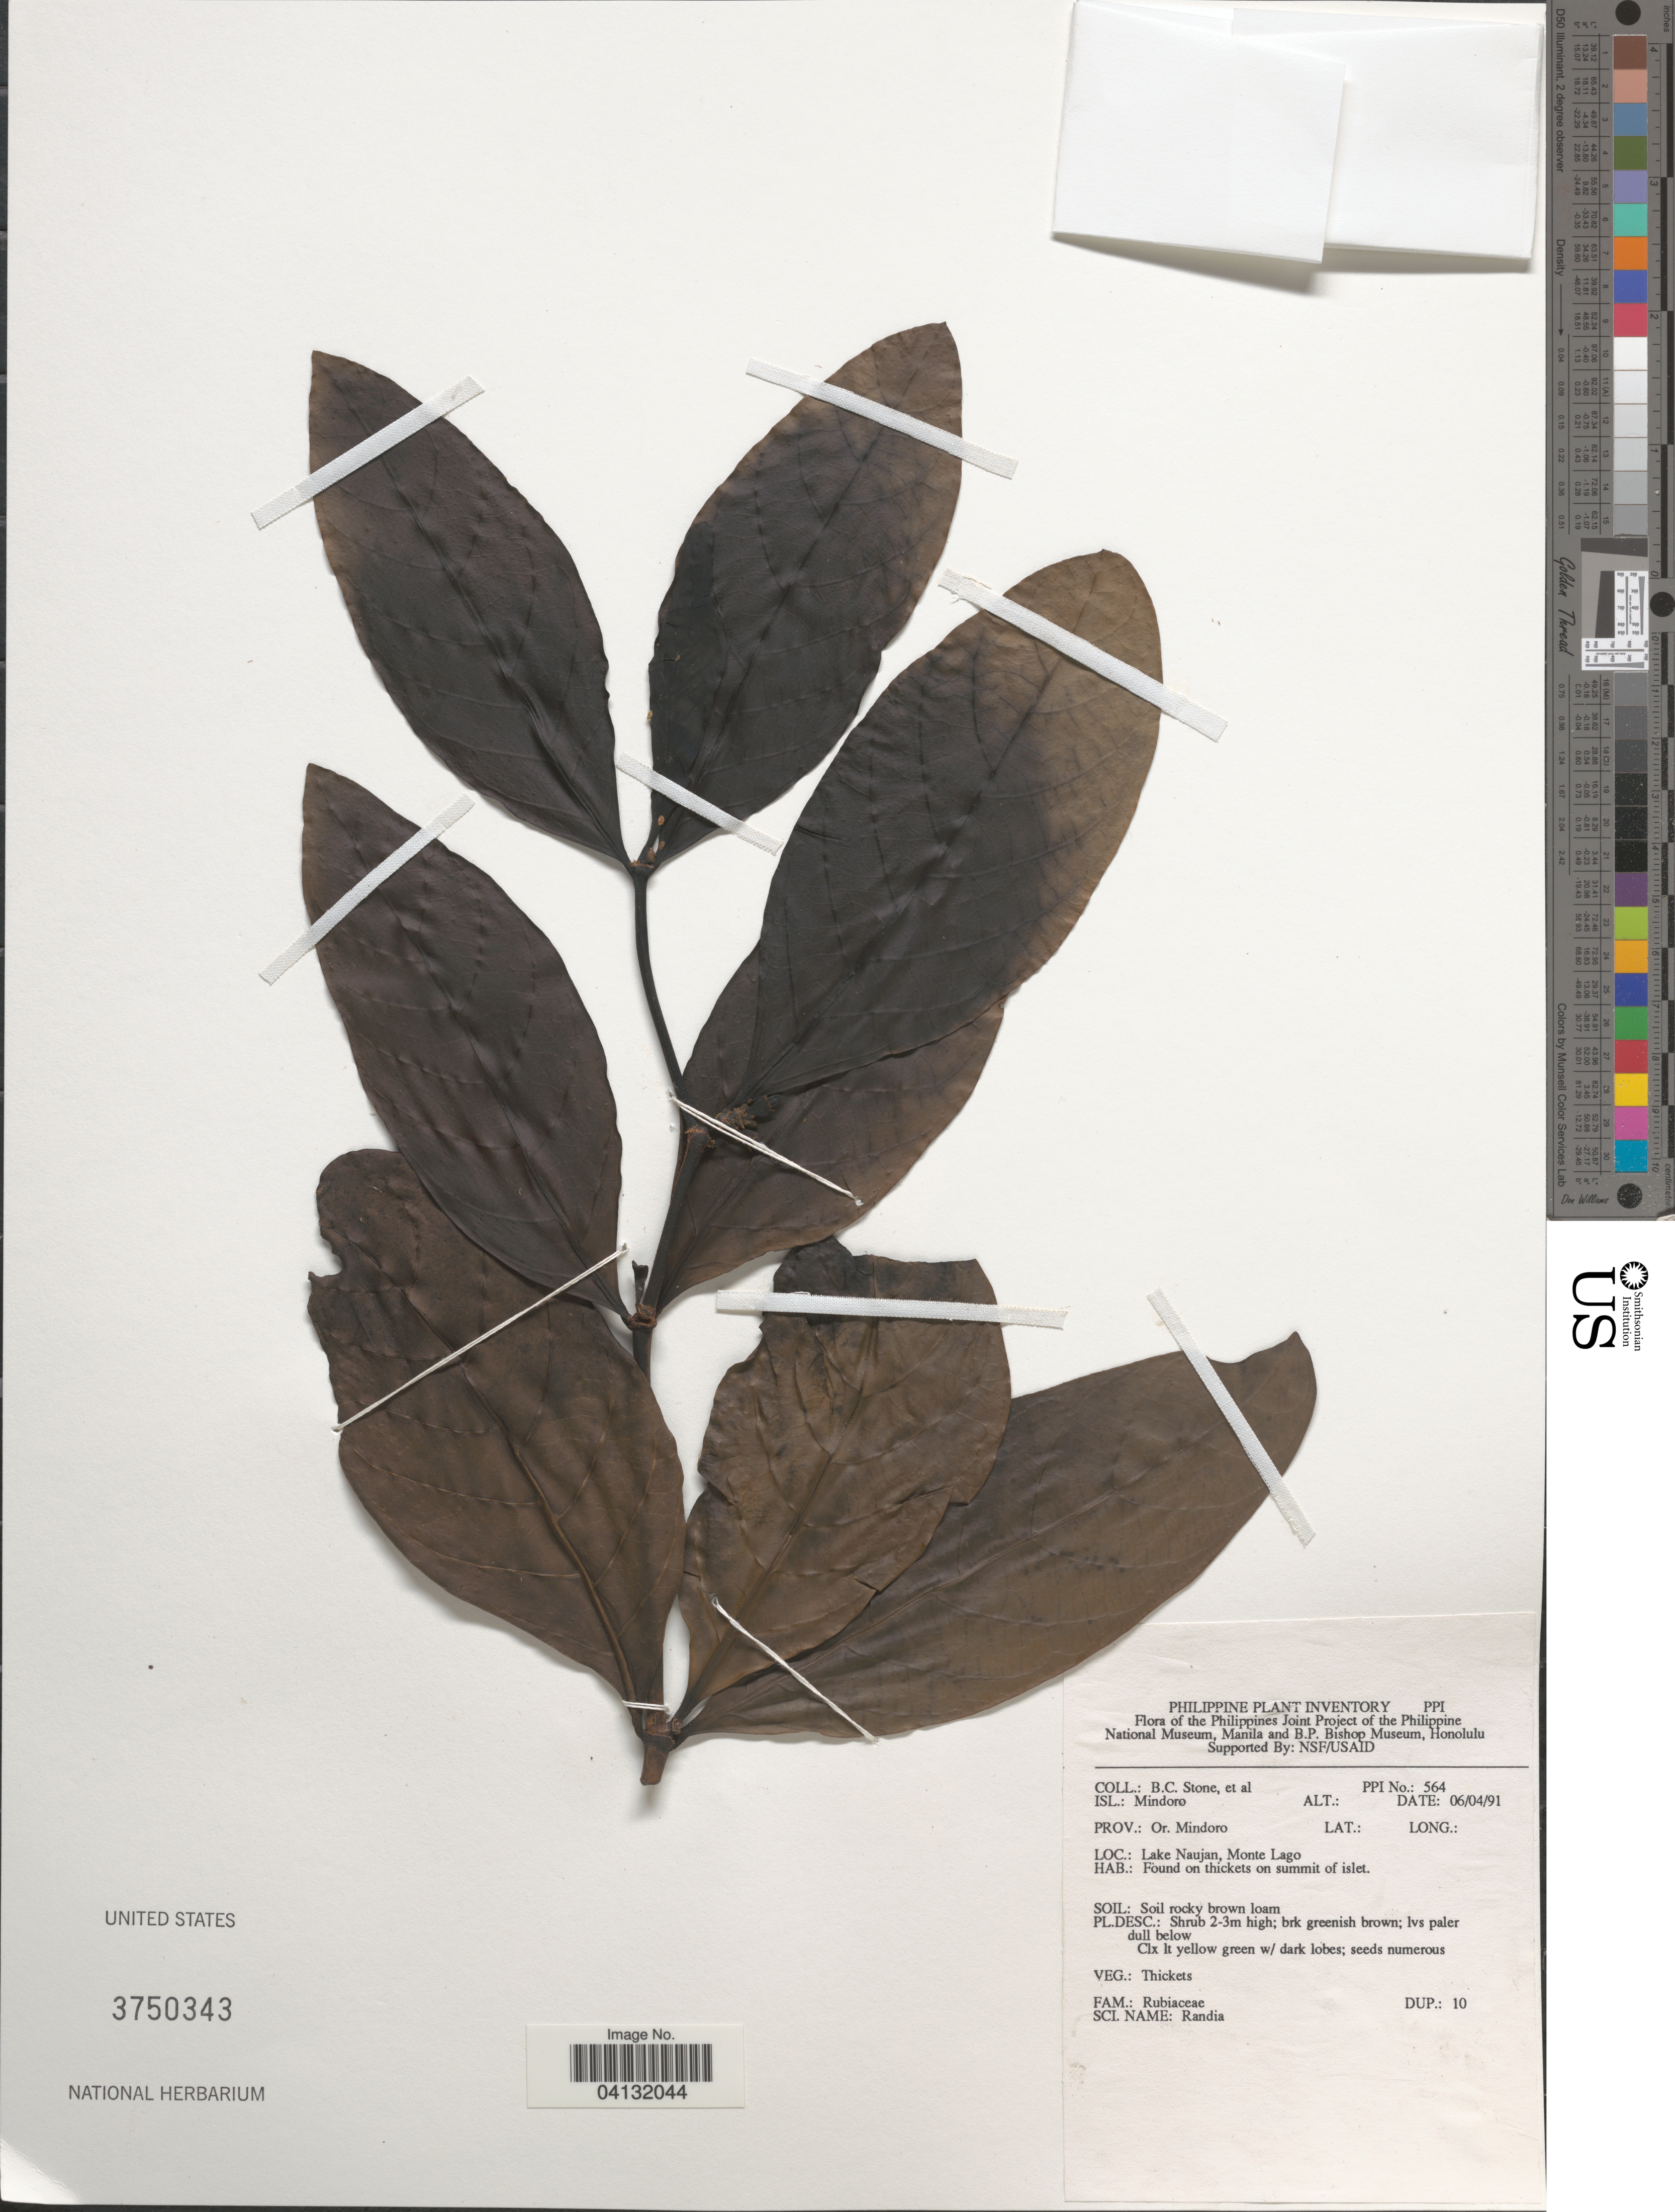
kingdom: Plantae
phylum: Tracheophyta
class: Magnoliopsida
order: Gentianales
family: Rubiaceae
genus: Randia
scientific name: Randia sp.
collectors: B. C. Stone & et al.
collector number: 564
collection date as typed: Transcribed d/m/y: 6/4/91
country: Philippines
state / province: Mimaropa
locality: Isl.: Mindoro. Prov.: Or. Mindoro. Lake Naujan, Monte Lago.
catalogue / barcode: US 3750343